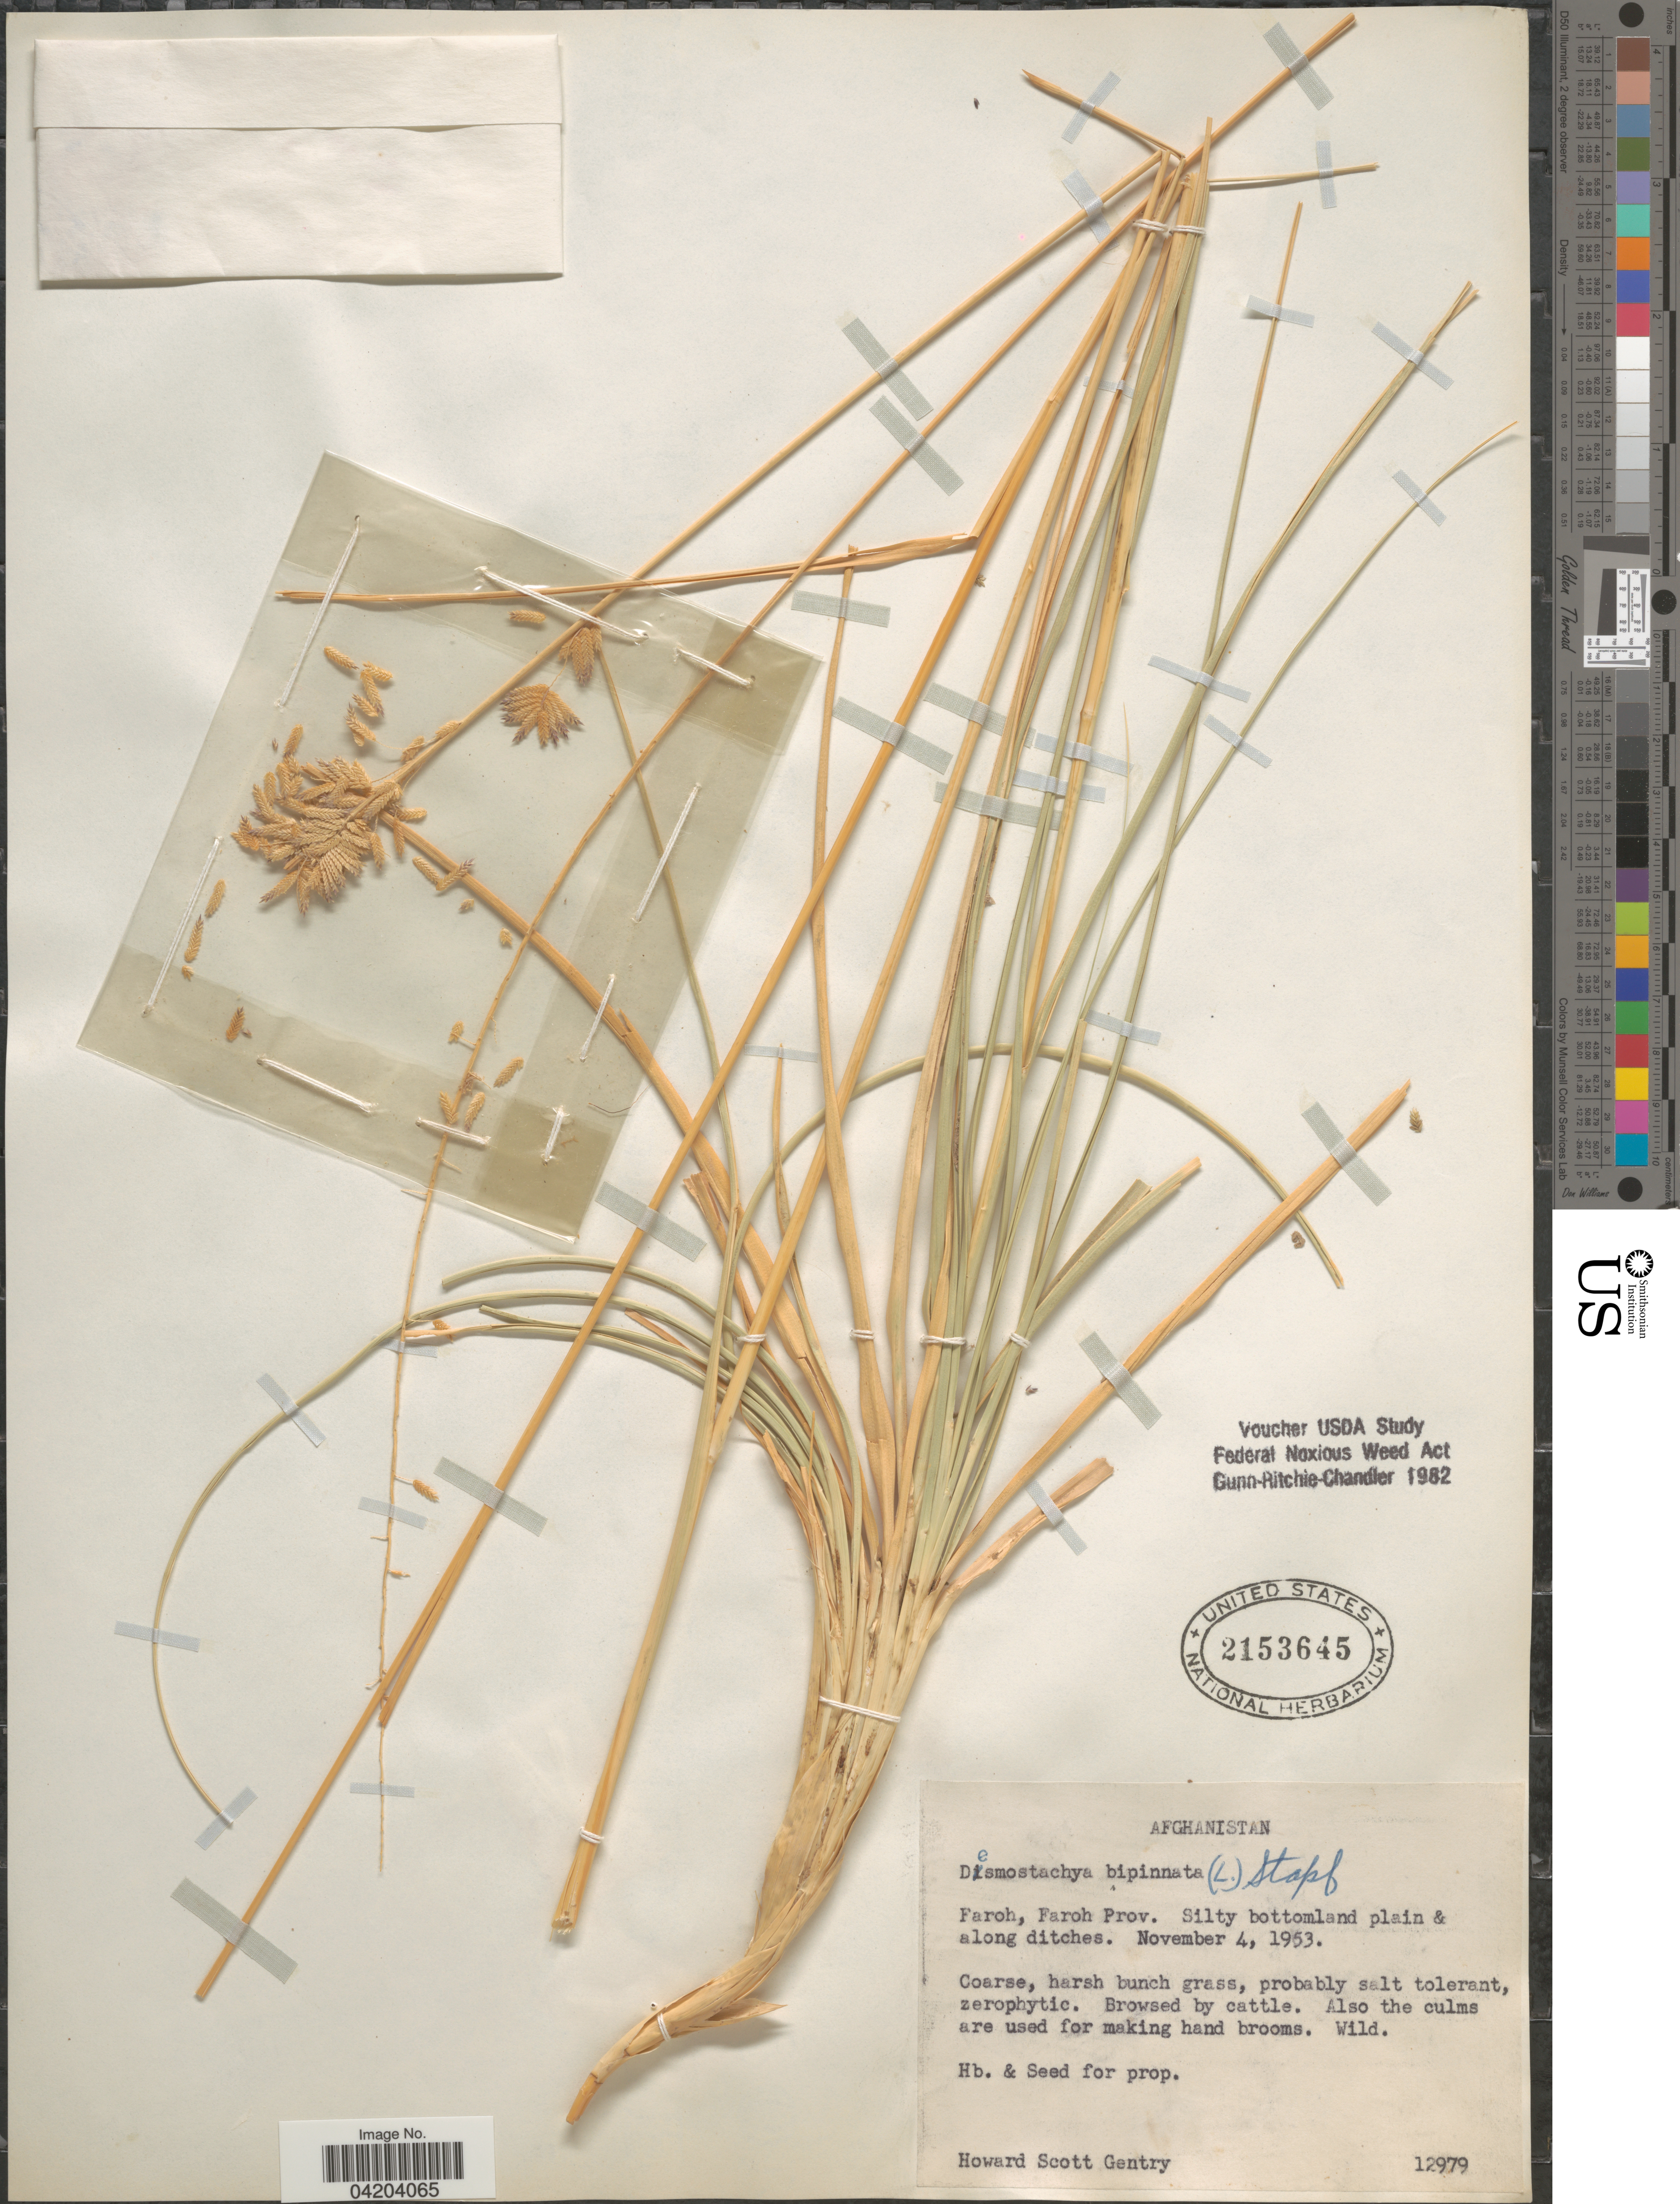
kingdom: Plantae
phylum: Tracheophyta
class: Liliopsida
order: Poales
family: Poaceae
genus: Desmostachya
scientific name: Desmostachya bipinnata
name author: (L.) Stapf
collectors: H. S. Gentry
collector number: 12979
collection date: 1953-11-04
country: Afghanistan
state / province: Farah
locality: Faroh, Faroh Prov.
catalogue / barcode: US 2153645